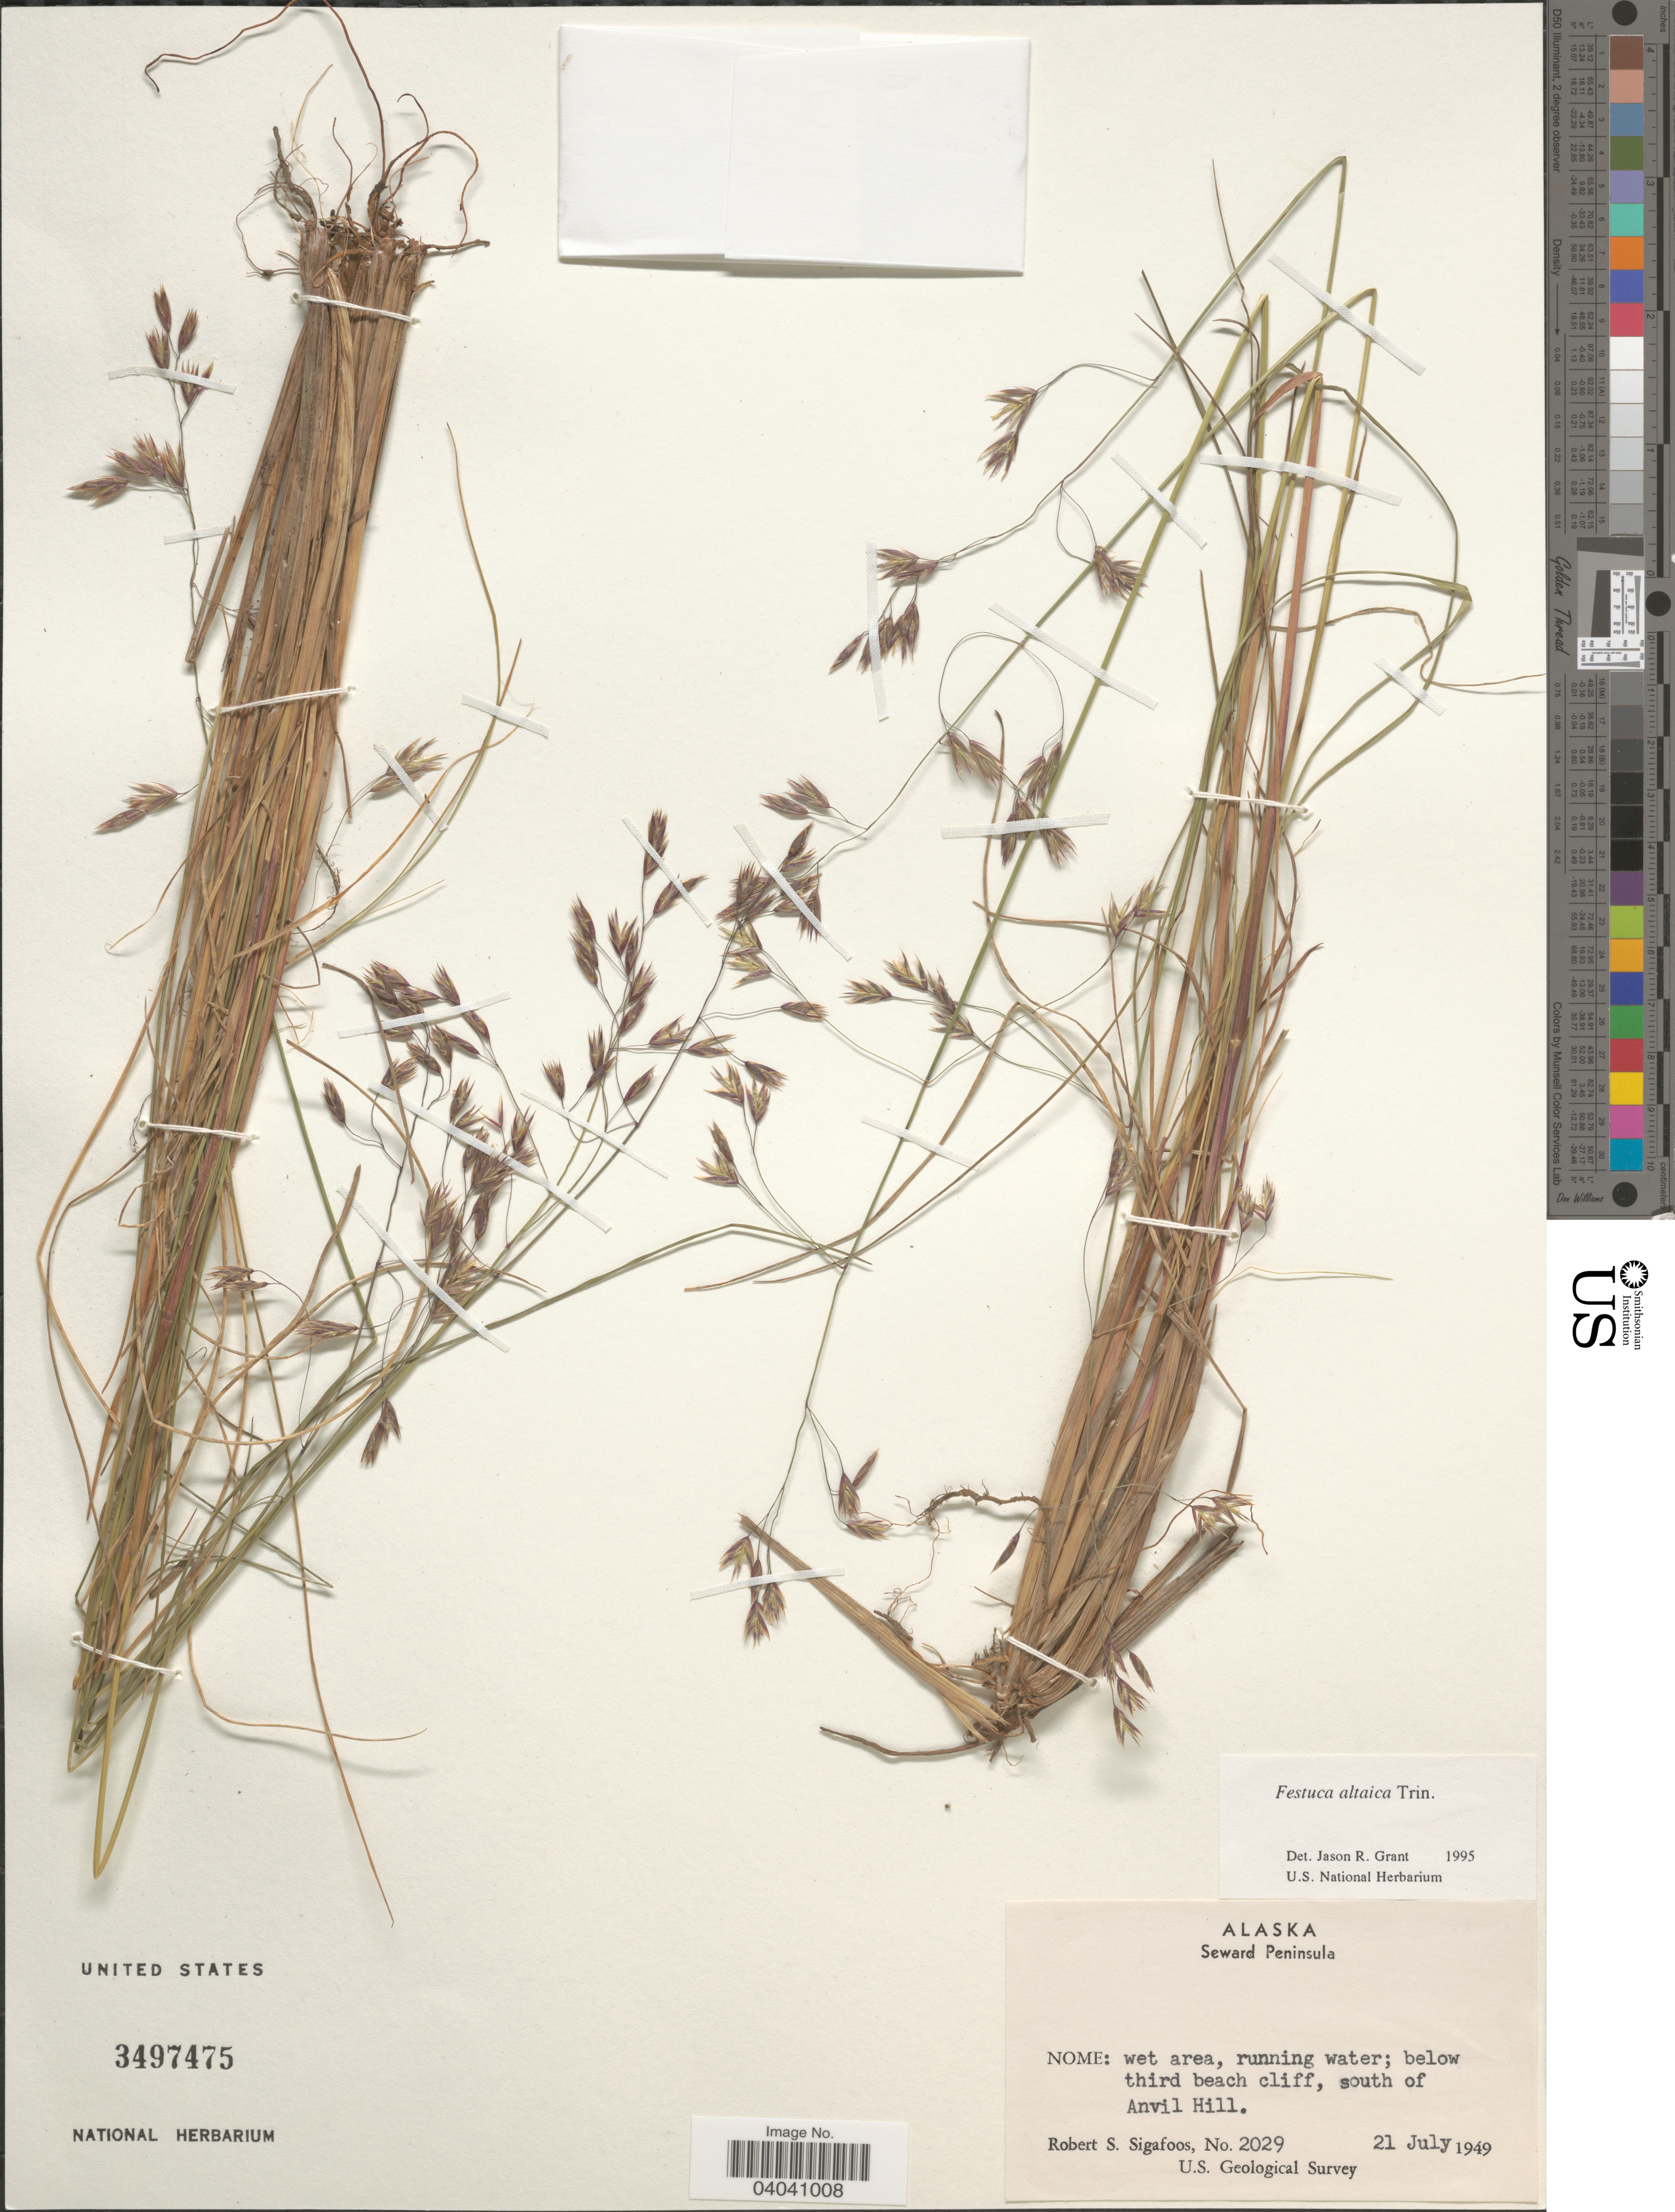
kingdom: Plantae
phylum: Tracheophyta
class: Liliopsida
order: Poales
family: Poaceae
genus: Festuca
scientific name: Festuca altaica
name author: Trin.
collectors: R. Sigafoos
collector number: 2029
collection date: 1949-07-21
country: United States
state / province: Alaska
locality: Seward Peninsula. Nome: below third beach cliff, south of Anvil Hill.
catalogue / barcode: US 3497475